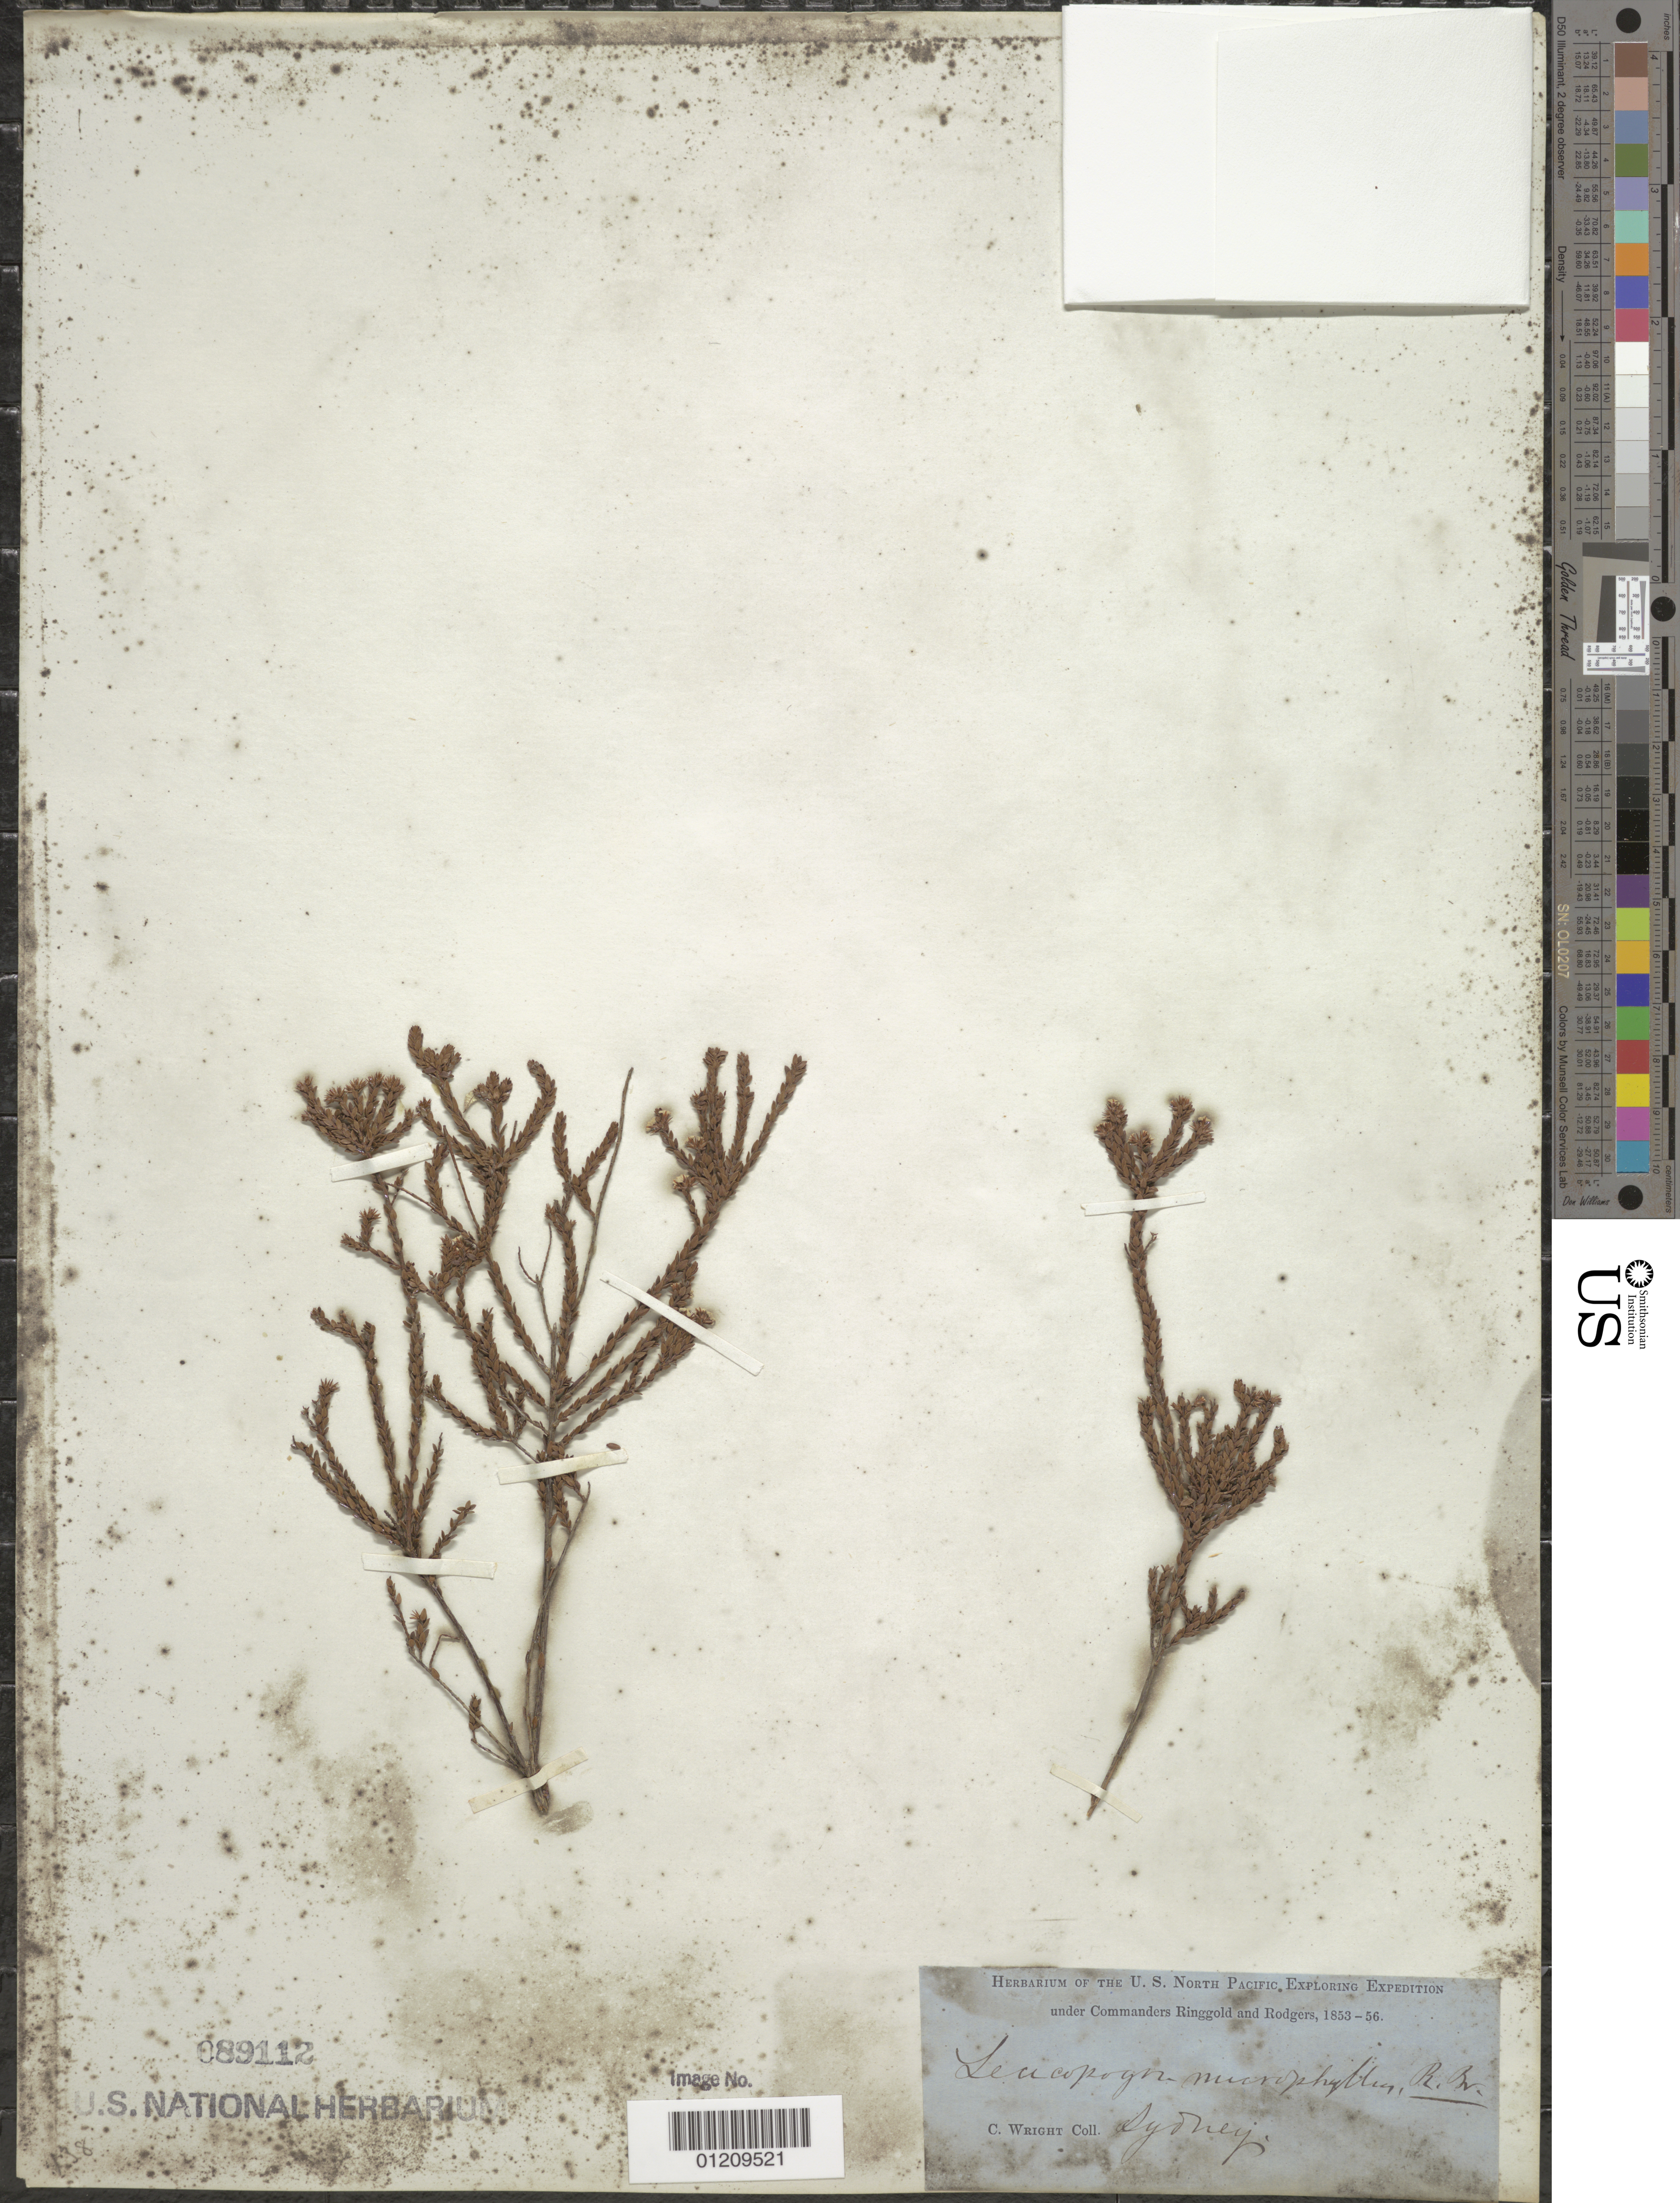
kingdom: Plantae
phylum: Tracheophyta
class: Magnoliopsida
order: Ericales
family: Ericaceae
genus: Leucopogon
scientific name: Leucopogon microphyllus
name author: R. Br.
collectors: C. Wright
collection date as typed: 1853 to -- -- 1856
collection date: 1853/1856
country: Australia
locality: Sydney.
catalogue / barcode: US 89112